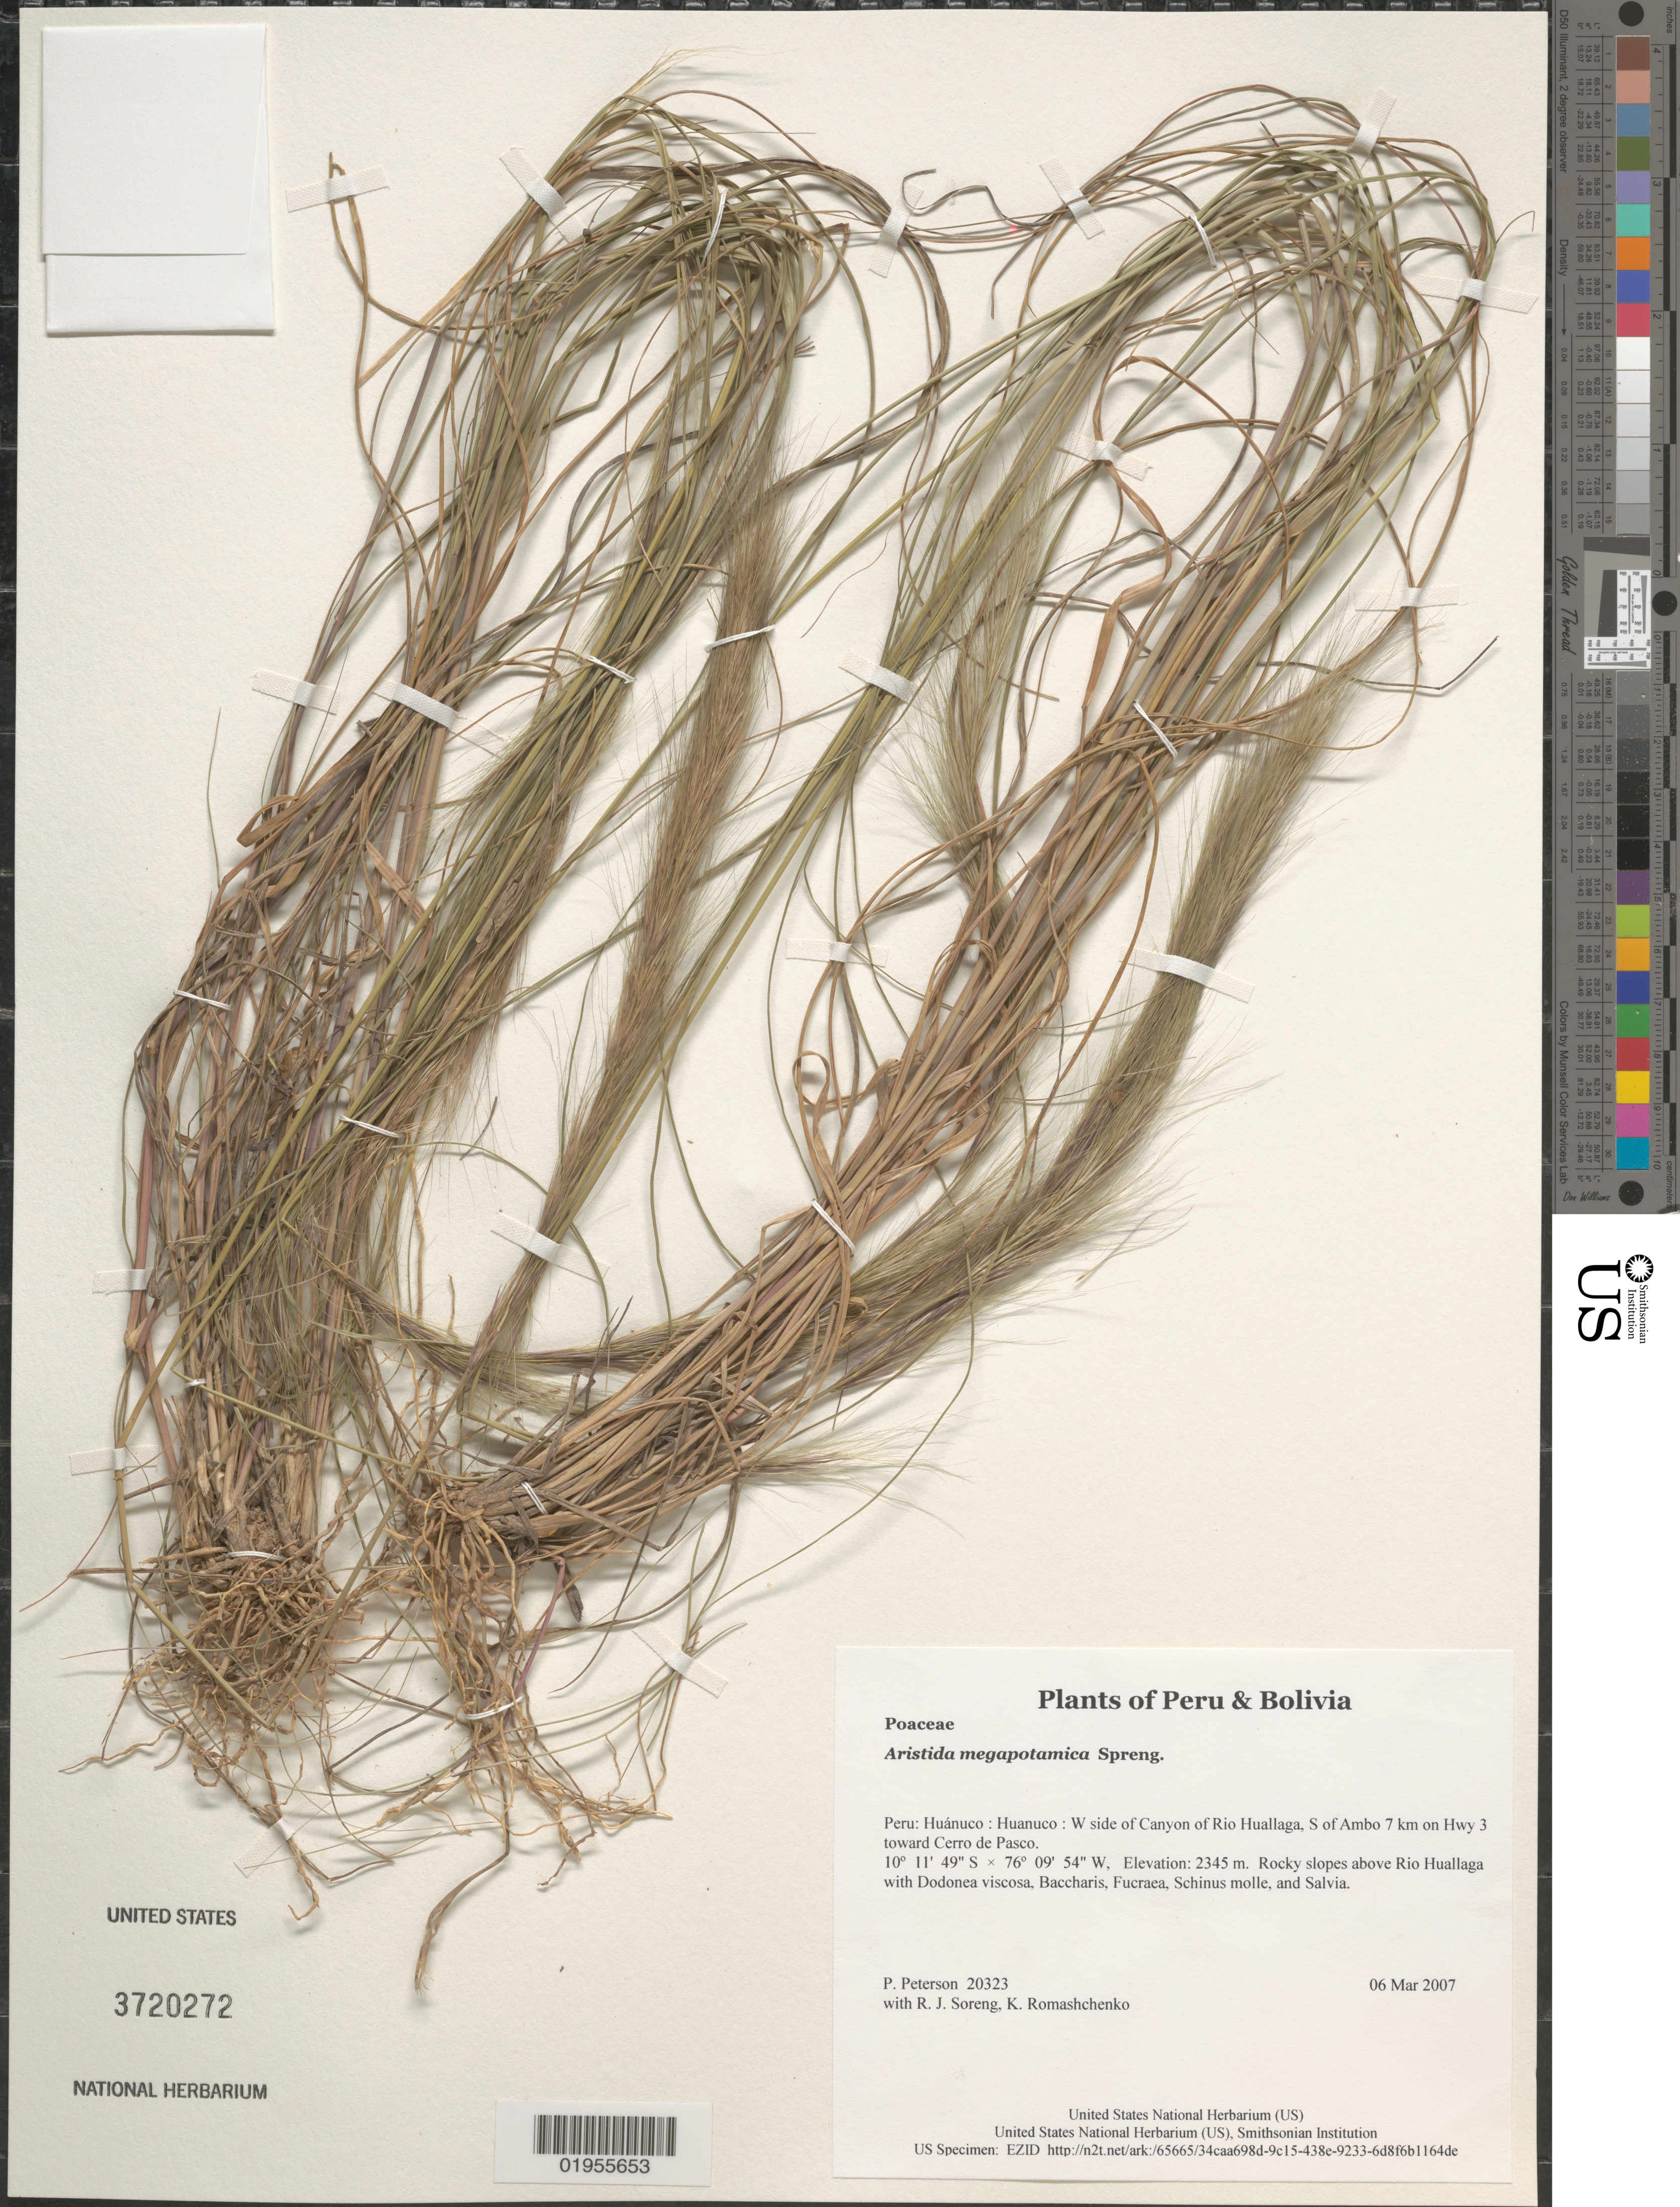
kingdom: Plantae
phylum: Tracheophyta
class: Liliopsida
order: Poales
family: Poaceae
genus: Aristida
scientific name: Aristida megapotamica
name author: Spreng.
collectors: P. M. Peterson, R. J. Soreng & K. Romashchenko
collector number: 20323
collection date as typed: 06 Mar 2007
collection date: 2007-03-06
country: Peru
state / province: Huánuco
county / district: Huánuco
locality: W side of Canyon of Rio Huallaga, S of Ambo 7 km on Hwy 3 toward Cerro de Pasco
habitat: Rocky slopes above Rio Huallaga with Dodonea viscosa, Baccharis, Fucraea, Schinus molle, and Salvia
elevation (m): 2345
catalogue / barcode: US 3720272